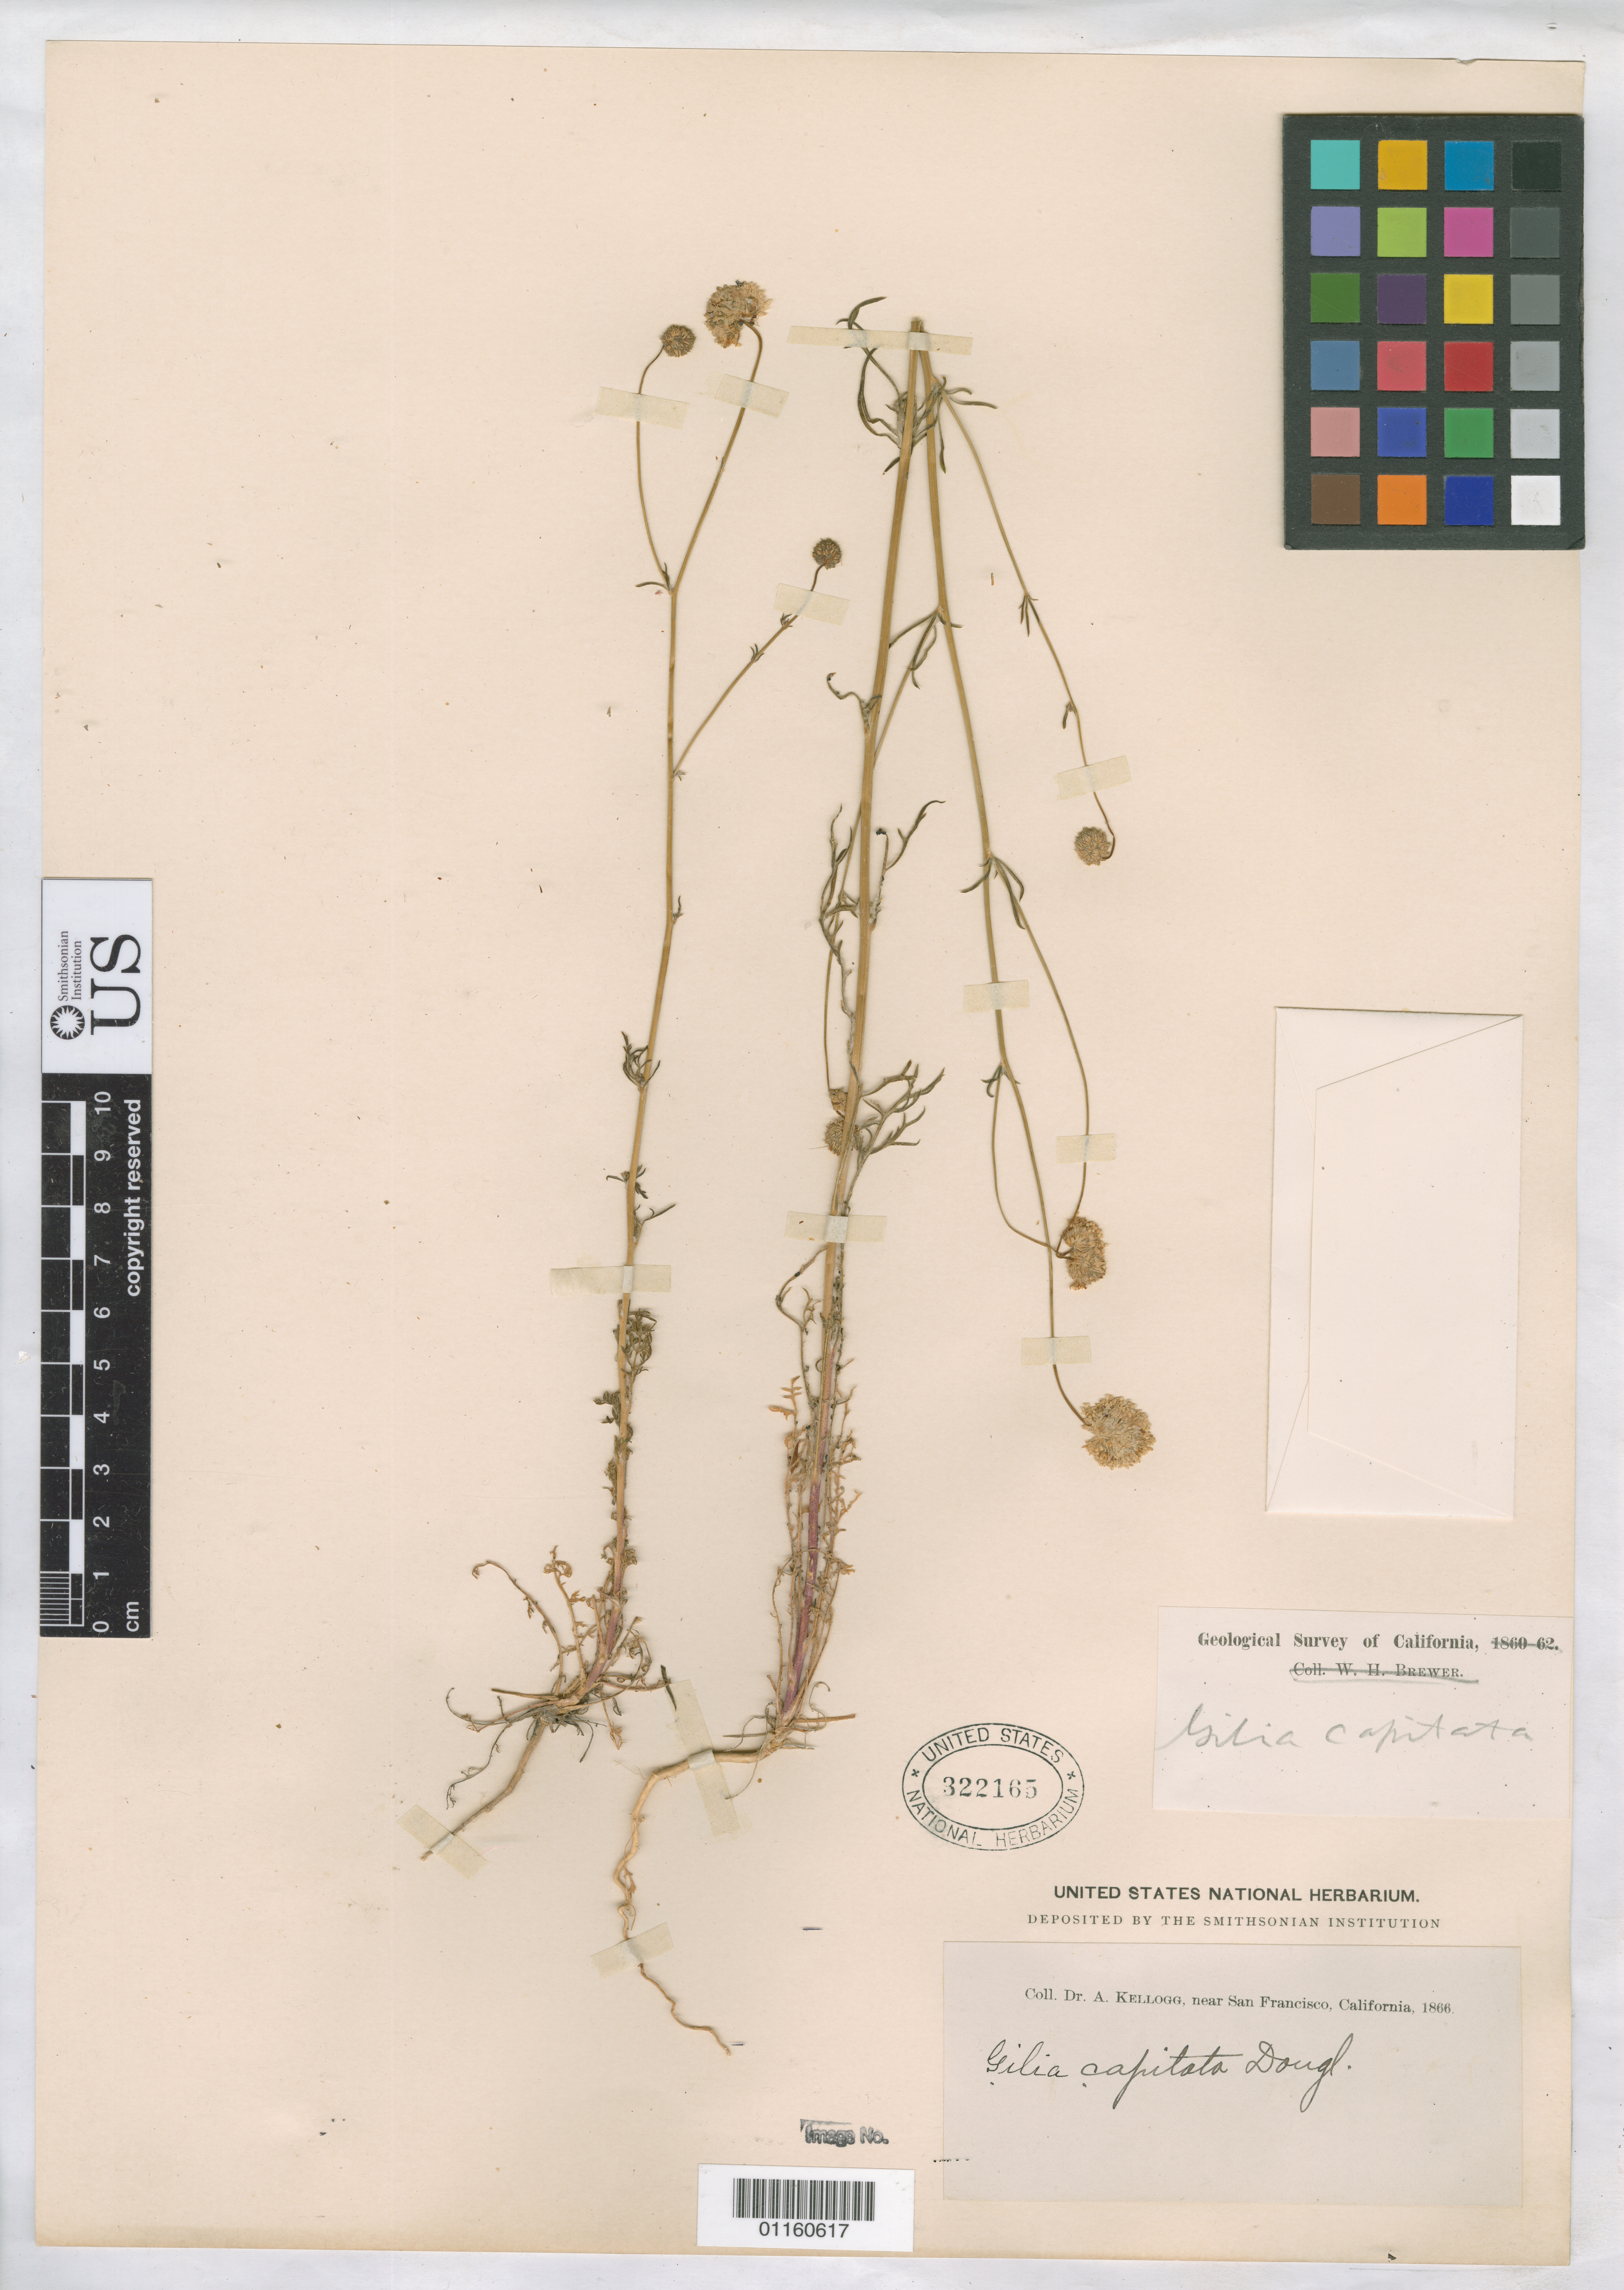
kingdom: Plantae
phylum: Tracheophyta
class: Magnoliopsida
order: Ericales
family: Polemoniaceae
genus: Gilia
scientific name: Gilia capitata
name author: Sims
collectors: A. Kellogg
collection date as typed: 1866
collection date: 1866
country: United States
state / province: California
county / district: San Francisco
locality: near San Francisco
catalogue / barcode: US 322165